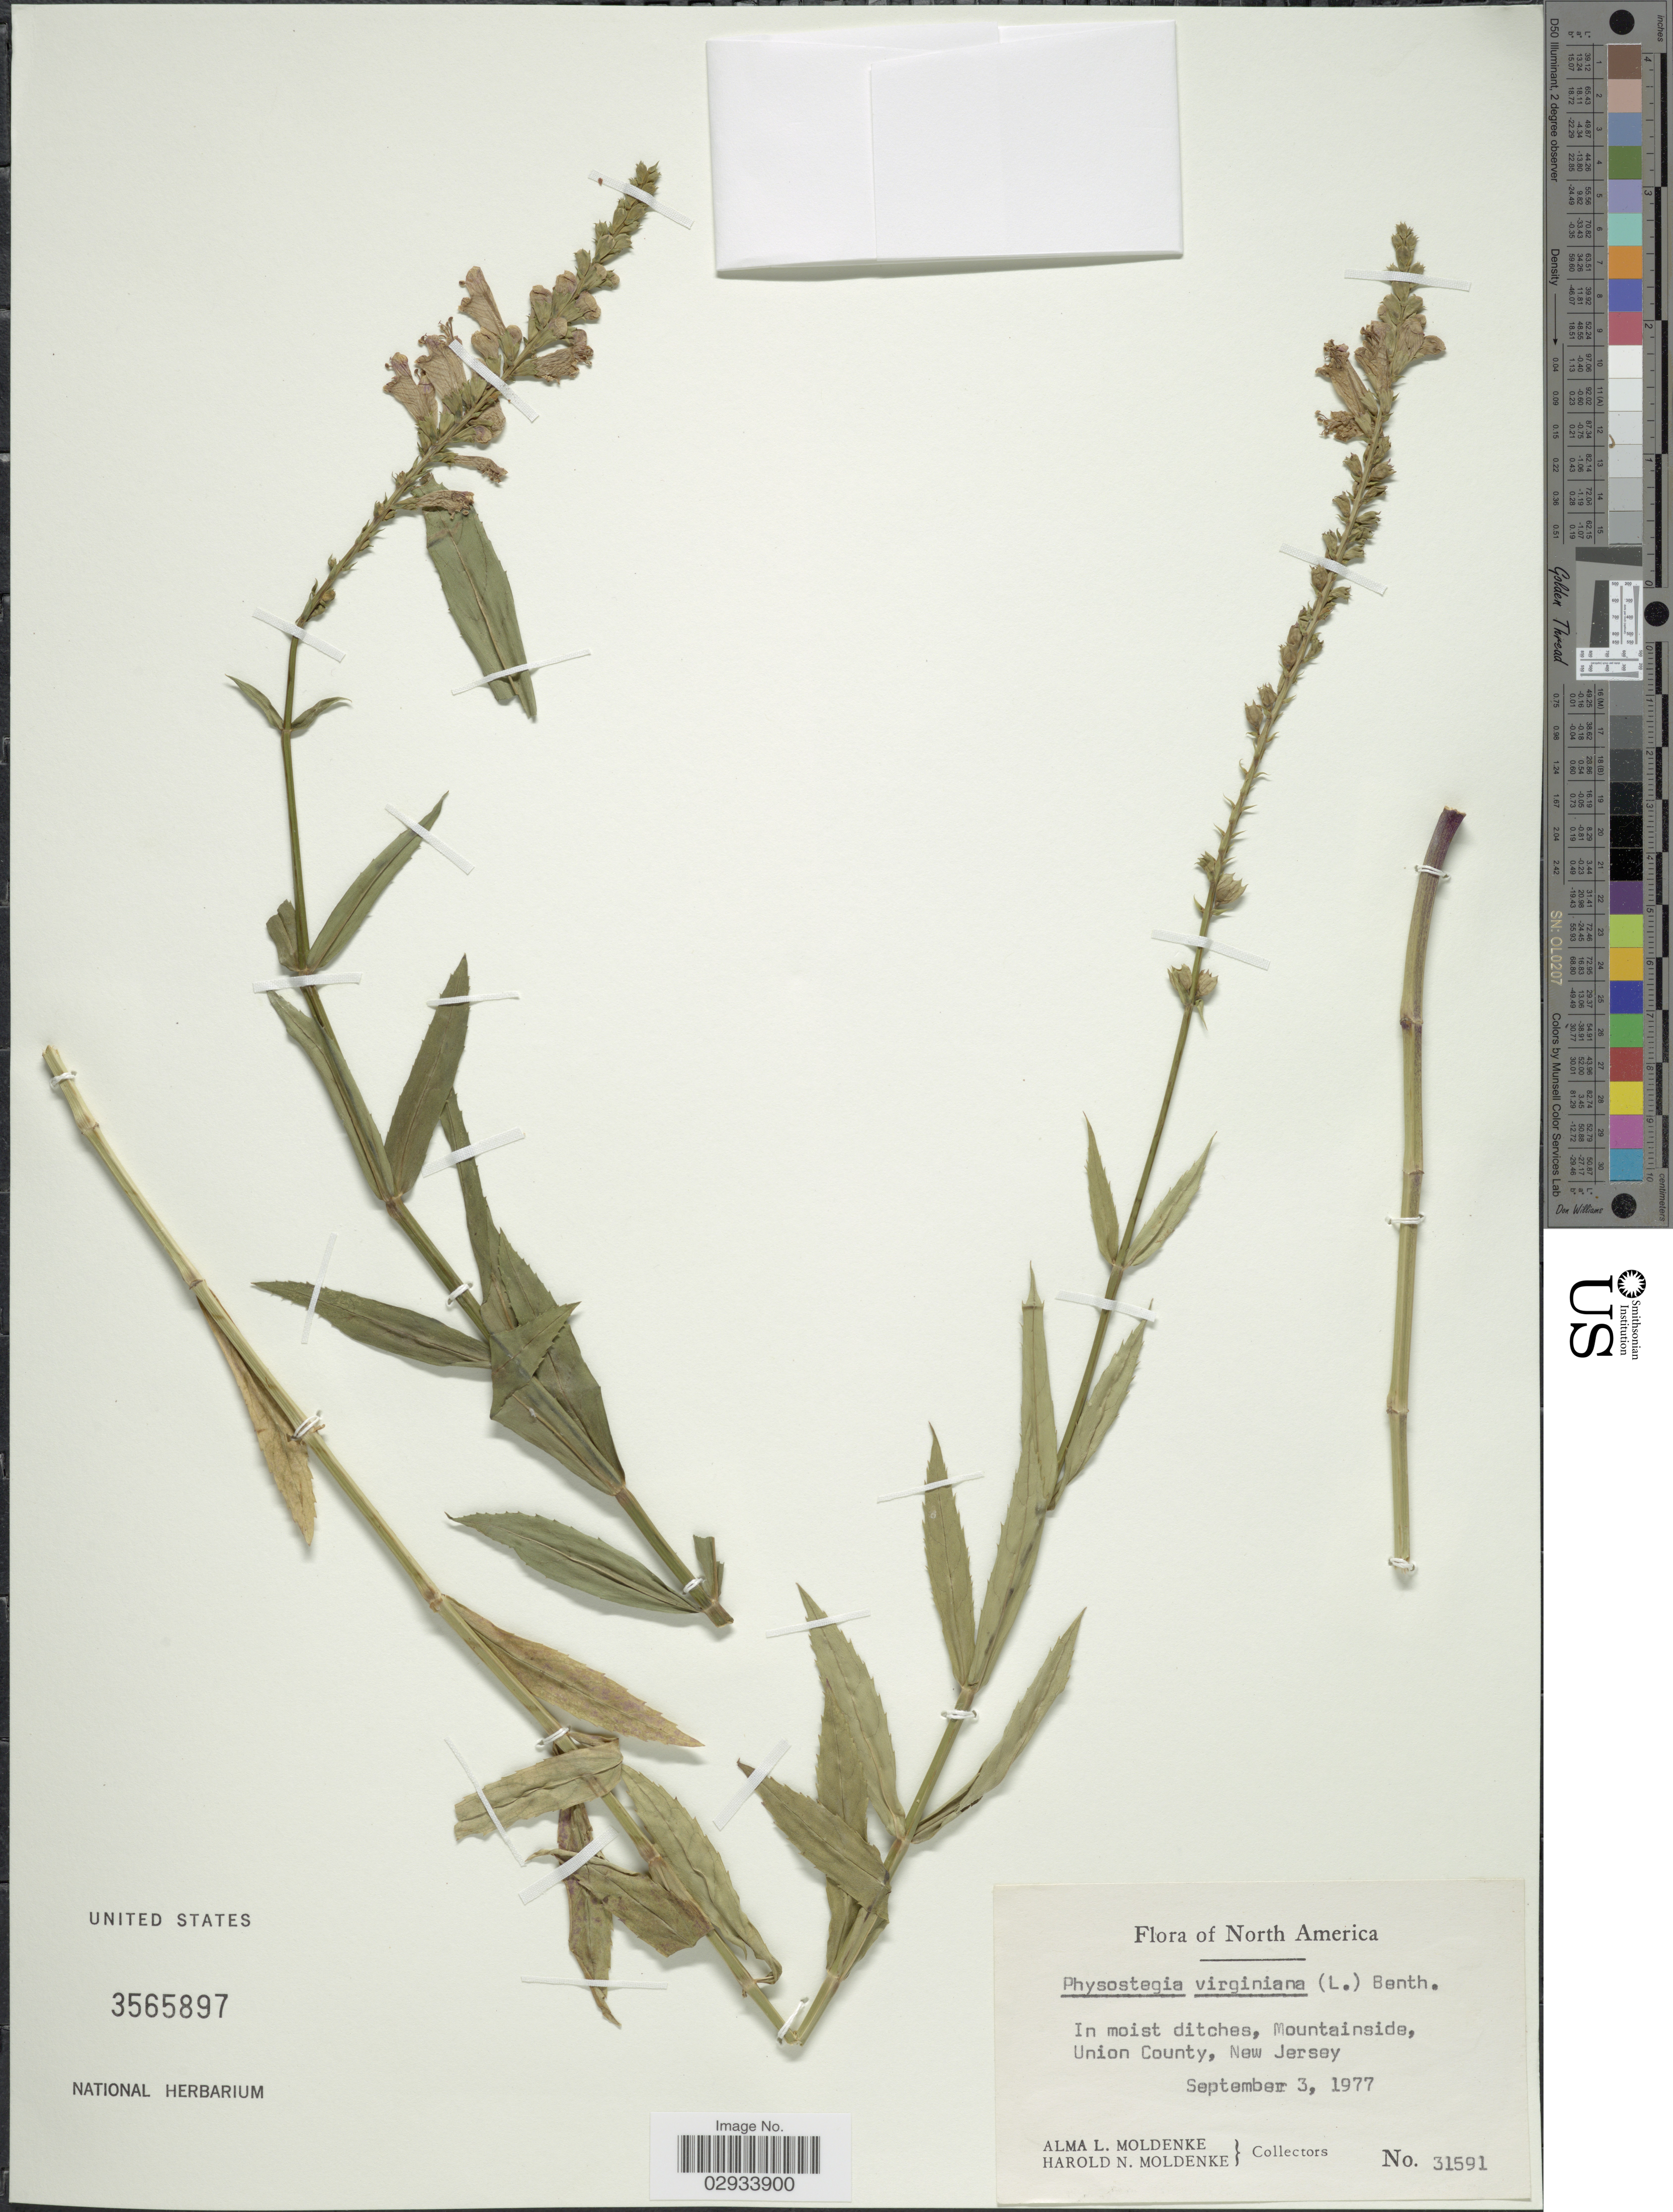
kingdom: Plantae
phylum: Tracheophyta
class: Magnoliopsida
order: Lamiales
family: Lamiaceae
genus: Physostegia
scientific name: Physostegia virginiana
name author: (L.) Benth.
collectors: A. L. Moldenke & H. N. Moldenke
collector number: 31591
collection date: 1977-09-03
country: United States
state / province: New Jersey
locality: In moist ditches, Mountainside, Union County, New Jersey.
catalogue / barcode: US 3565897